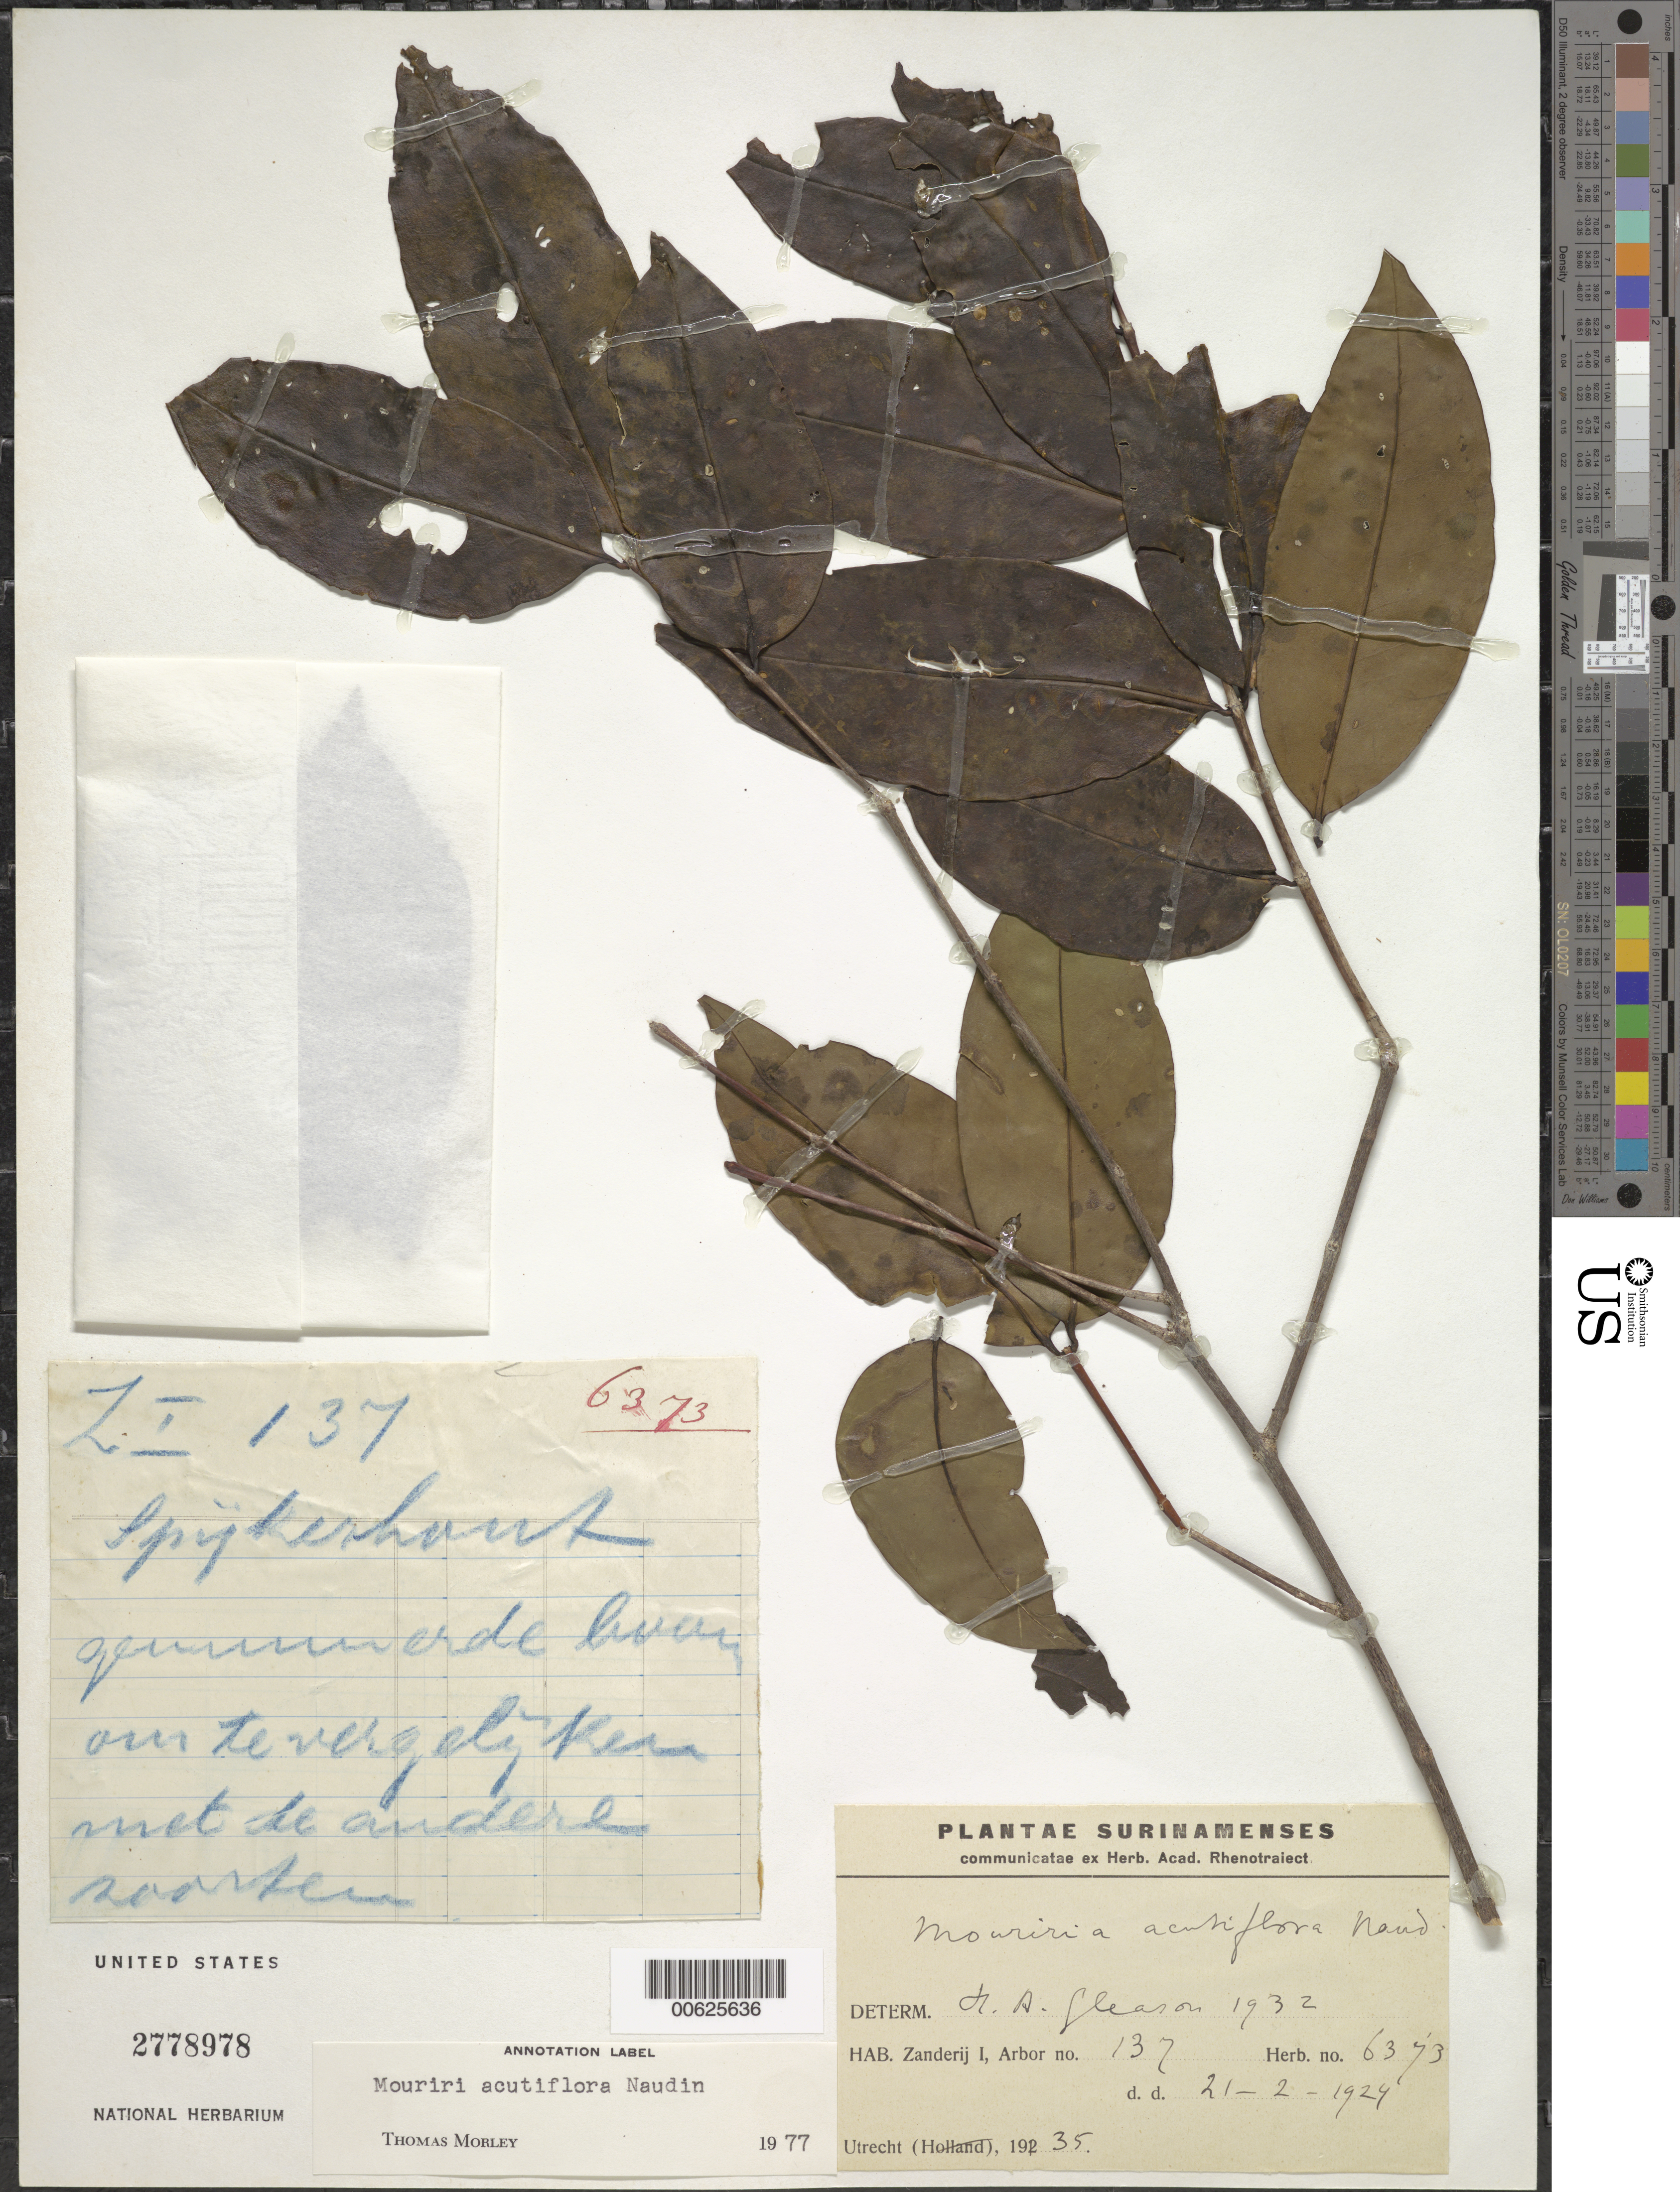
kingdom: Plantae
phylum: Tracheophyta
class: Magnoliopsida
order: Myrtales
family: Melastomataceae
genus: Mouriri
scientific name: Mouriri acutiflora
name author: Naudin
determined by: Morley, T.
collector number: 6373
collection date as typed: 21-Feb-24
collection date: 1924-02-21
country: Suriname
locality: Zanderij I., Forest Reserve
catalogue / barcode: US 2778978